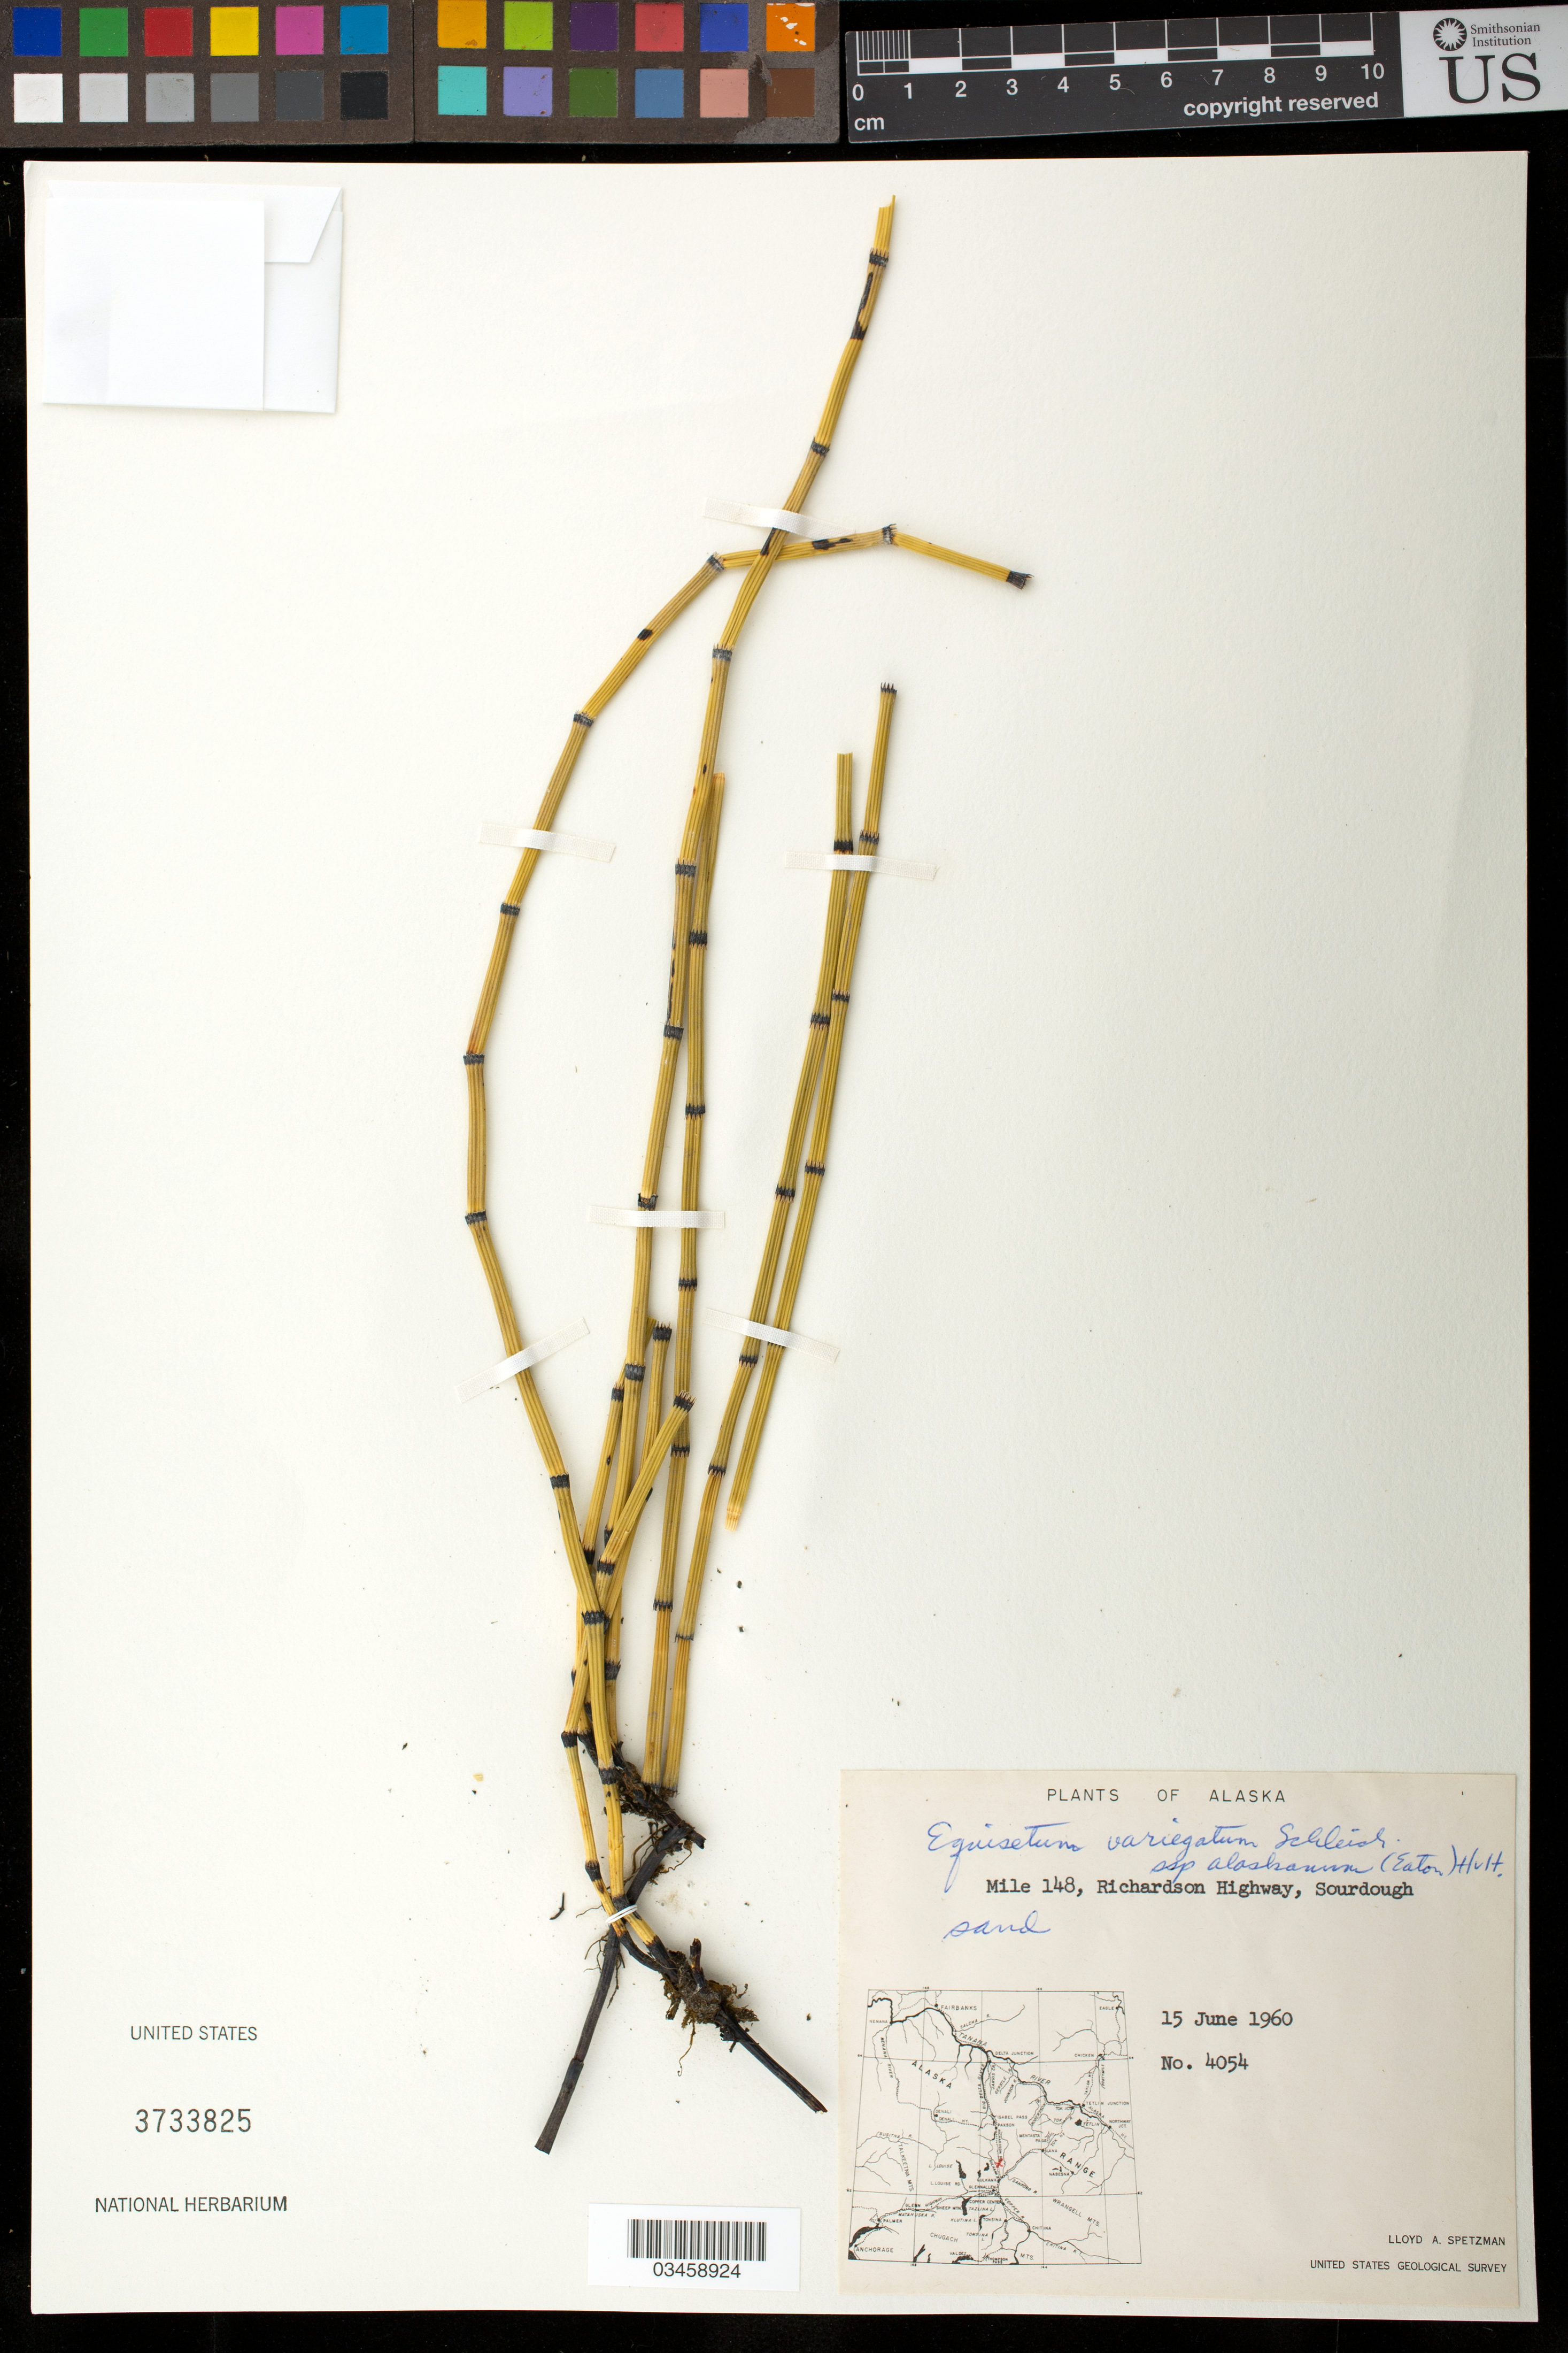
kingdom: Plantae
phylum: Tracheophyta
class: Polypodiopsida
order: Equisetales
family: Equisetaceae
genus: Equisetum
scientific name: Equisetum variegatum var. alaskanum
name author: A.A. Eaton ex Trel. in Harriman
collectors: L. Spetzman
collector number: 4054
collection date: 1963-06-15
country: United States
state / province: Alaska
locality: Mile 148, Richardson Hwy, Sourdough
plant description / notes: OR # 231032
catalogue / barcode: US 3733825